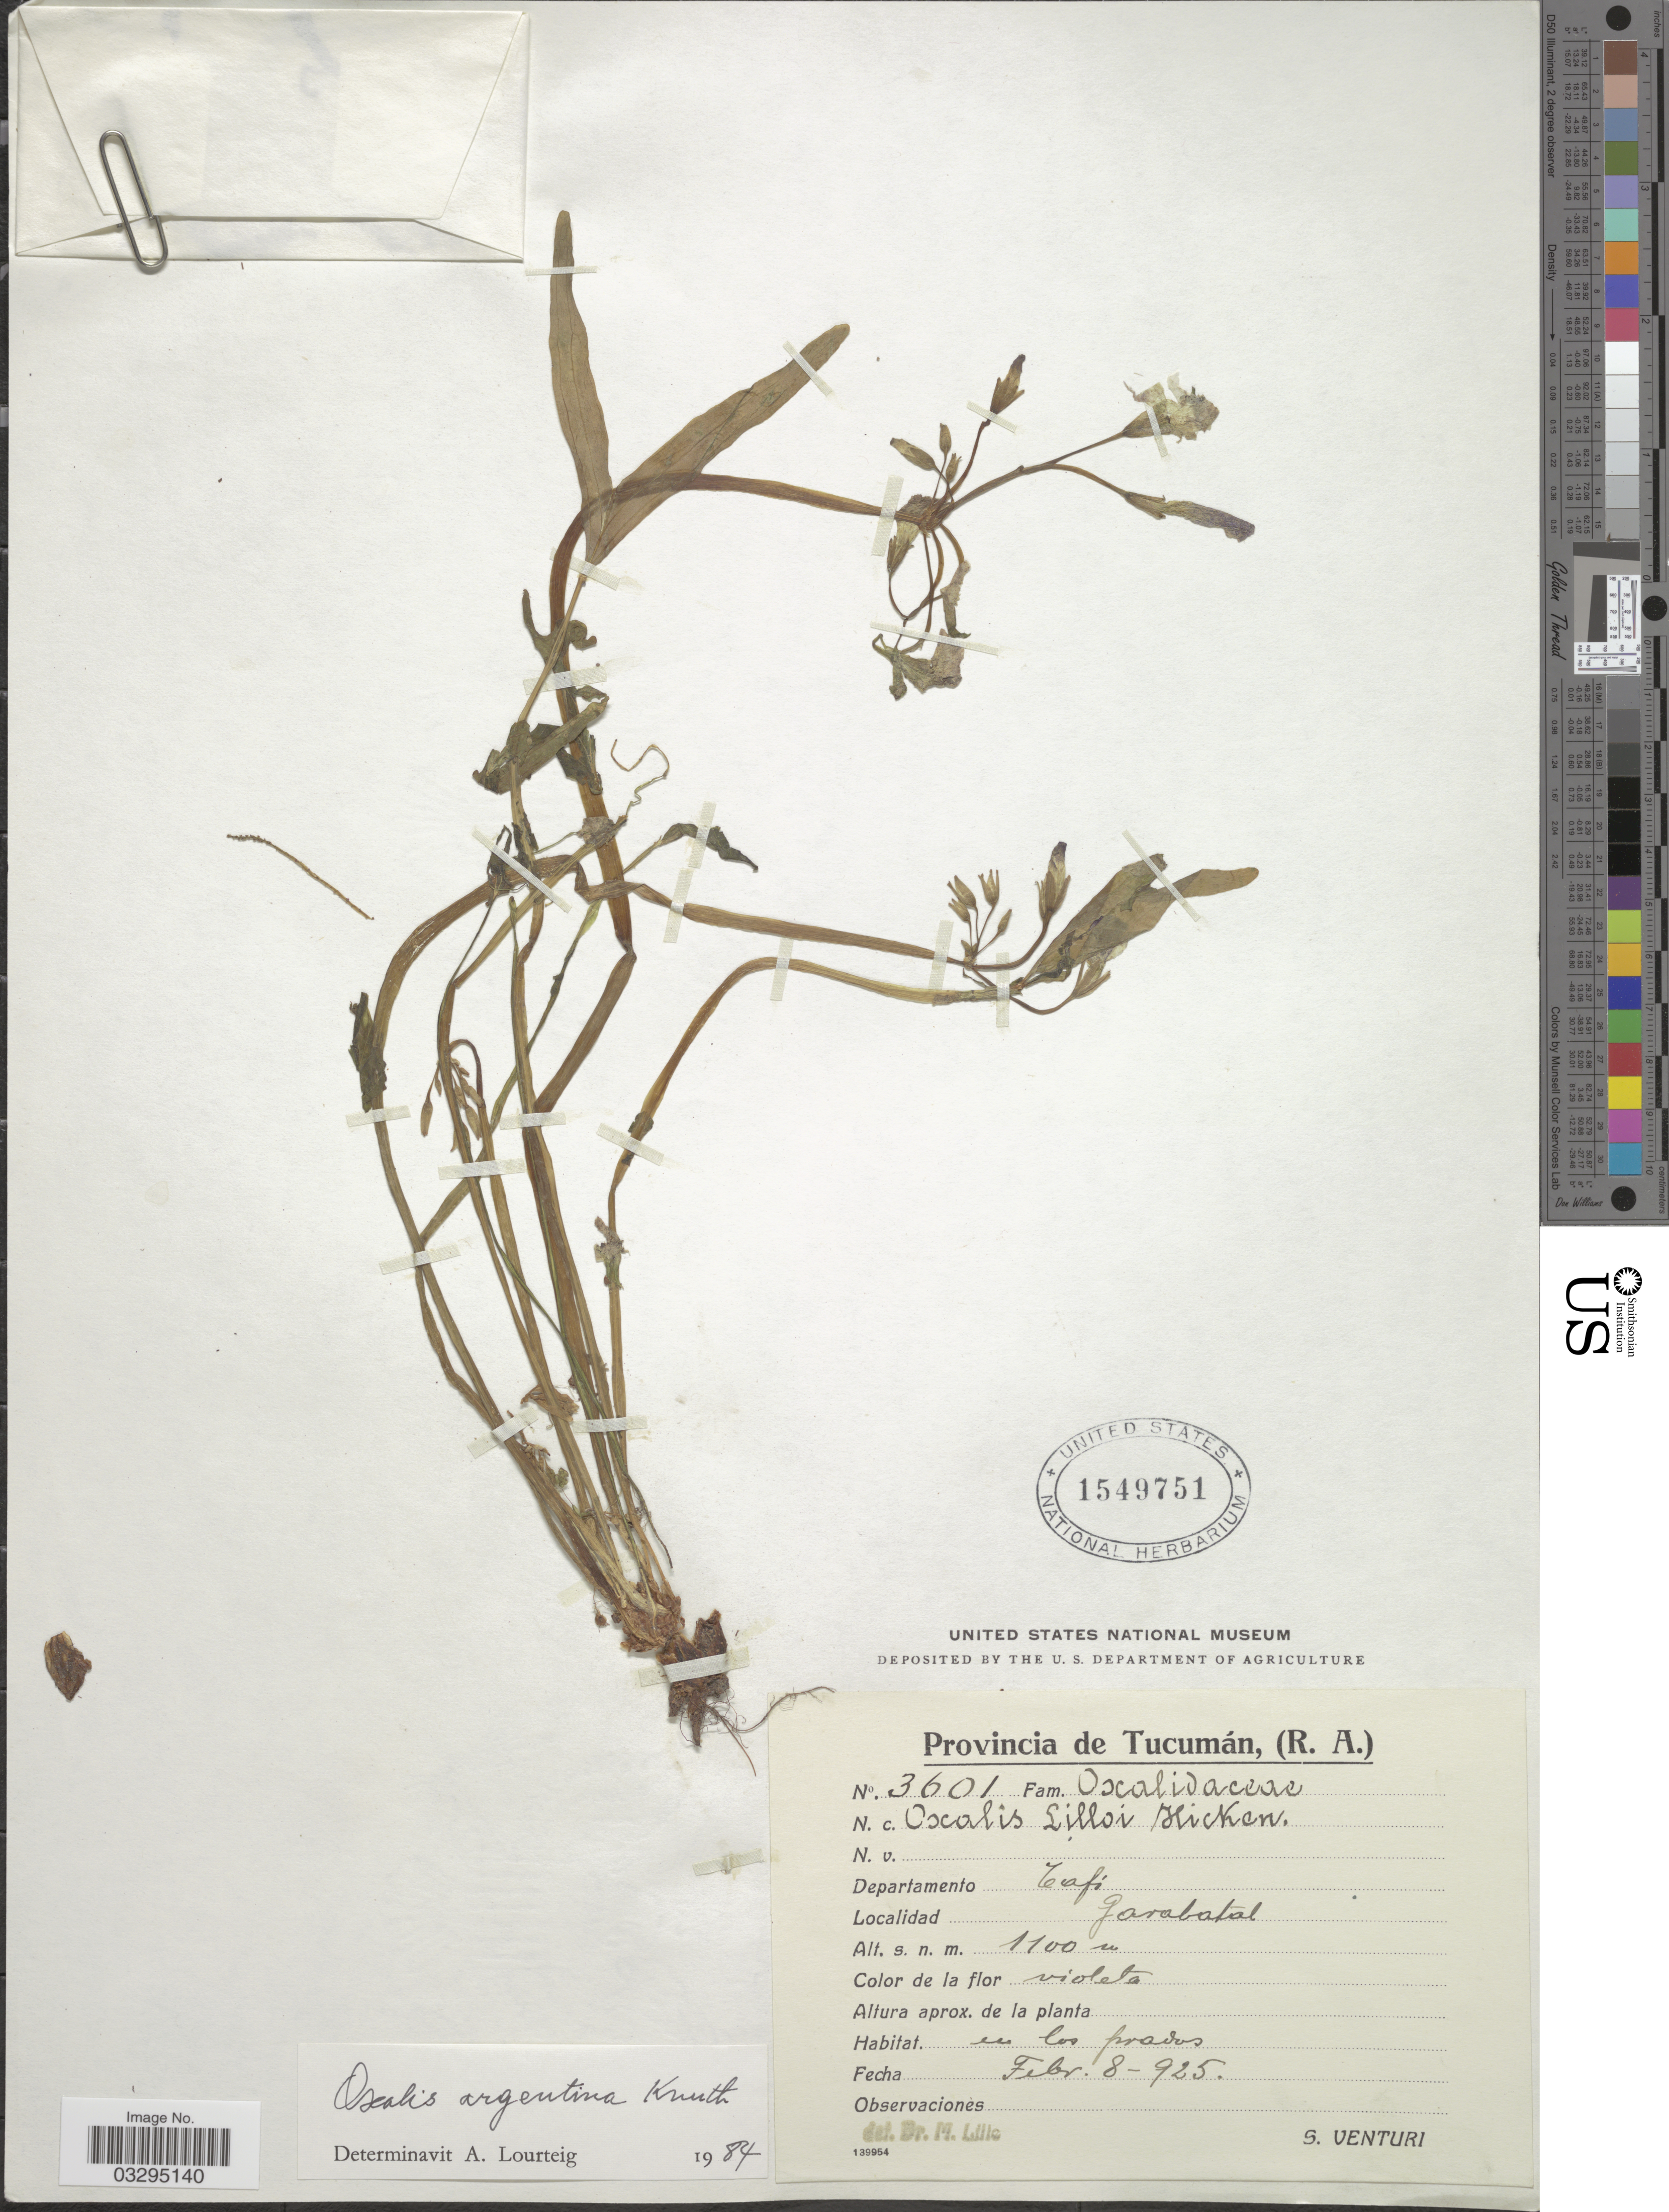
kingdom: Plantae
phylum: Tracheophyta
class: Magnoliopsida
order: Oxalidales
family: Oxalidaceae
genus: Oxalis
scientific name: Oxalis argentina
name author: R. Knuth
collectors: S. Venturi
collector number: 3601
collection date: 1925-02-08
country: Argentina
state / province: Tucuman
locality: Departamento Tafi. Garabatal.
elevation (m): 1100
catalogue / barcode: US 1549751